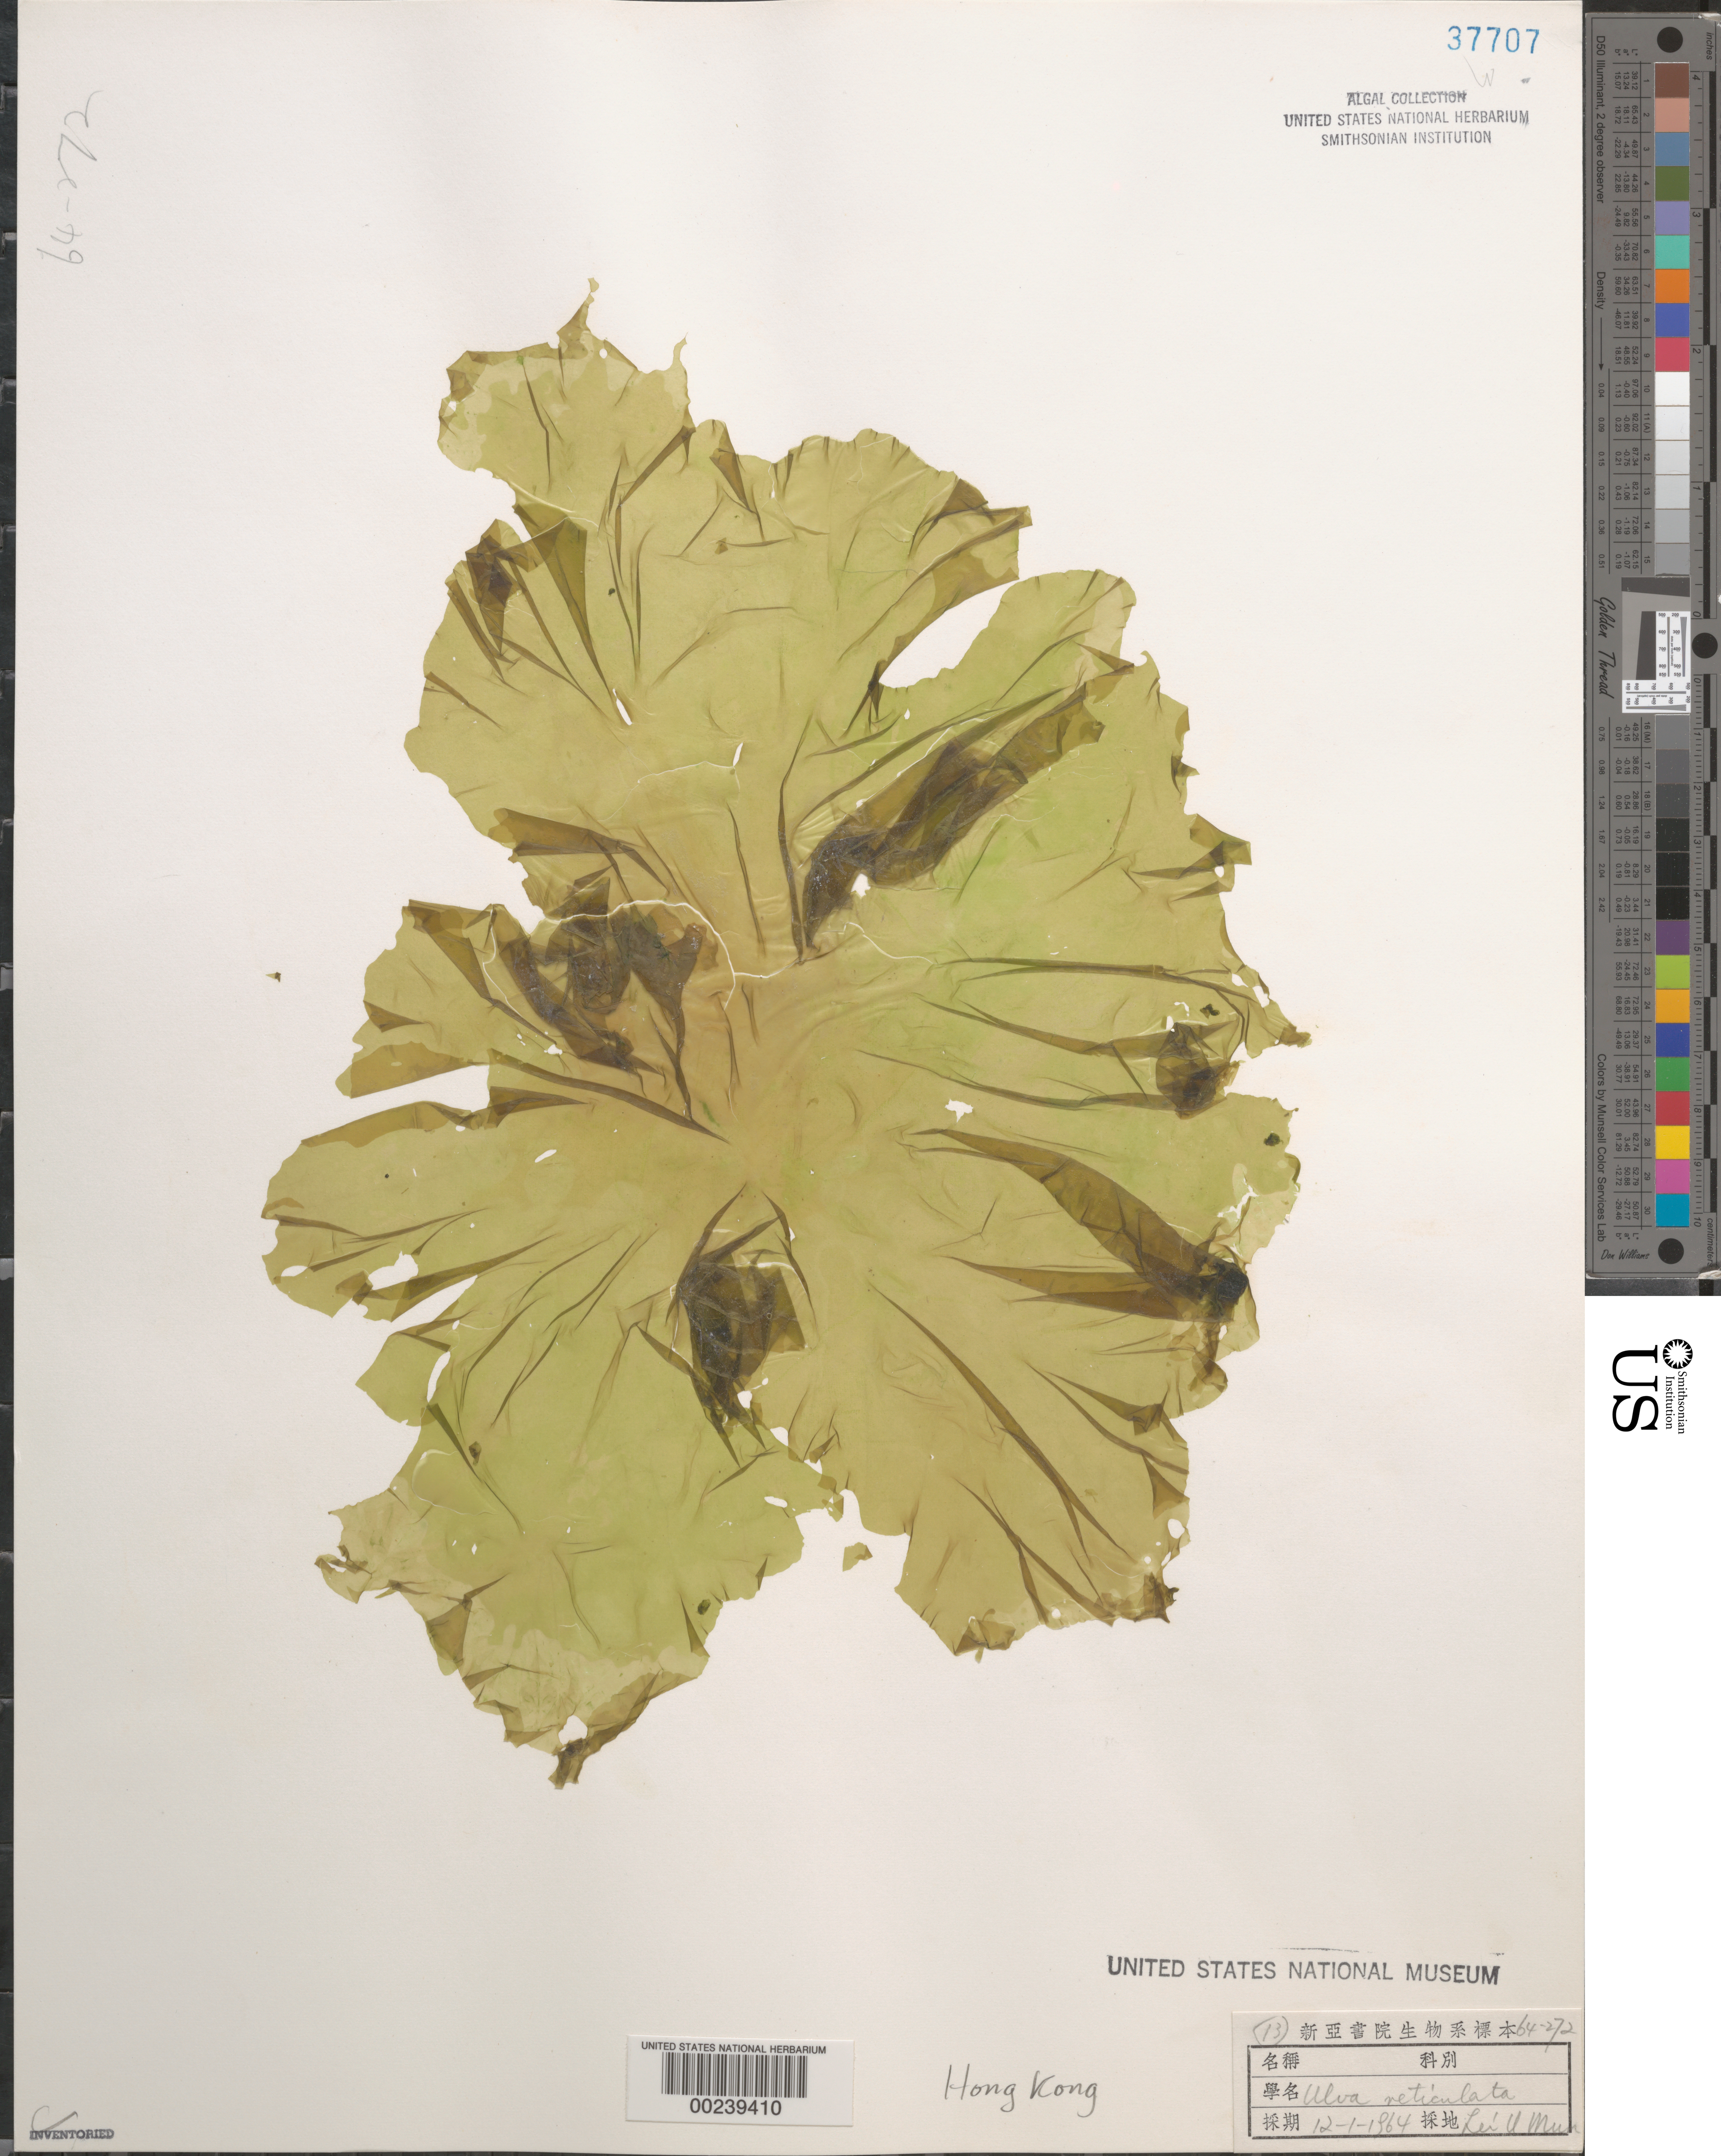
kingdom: Plantae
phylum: Chlorophyta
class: Ulvophyceae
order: Ulvales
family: Ulvaceae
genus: Ulva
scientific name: Ulva reticulata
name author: Forssk.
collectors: L. Mun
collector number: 13/64-272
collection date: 1964-01-12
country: China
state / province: Hong Kong